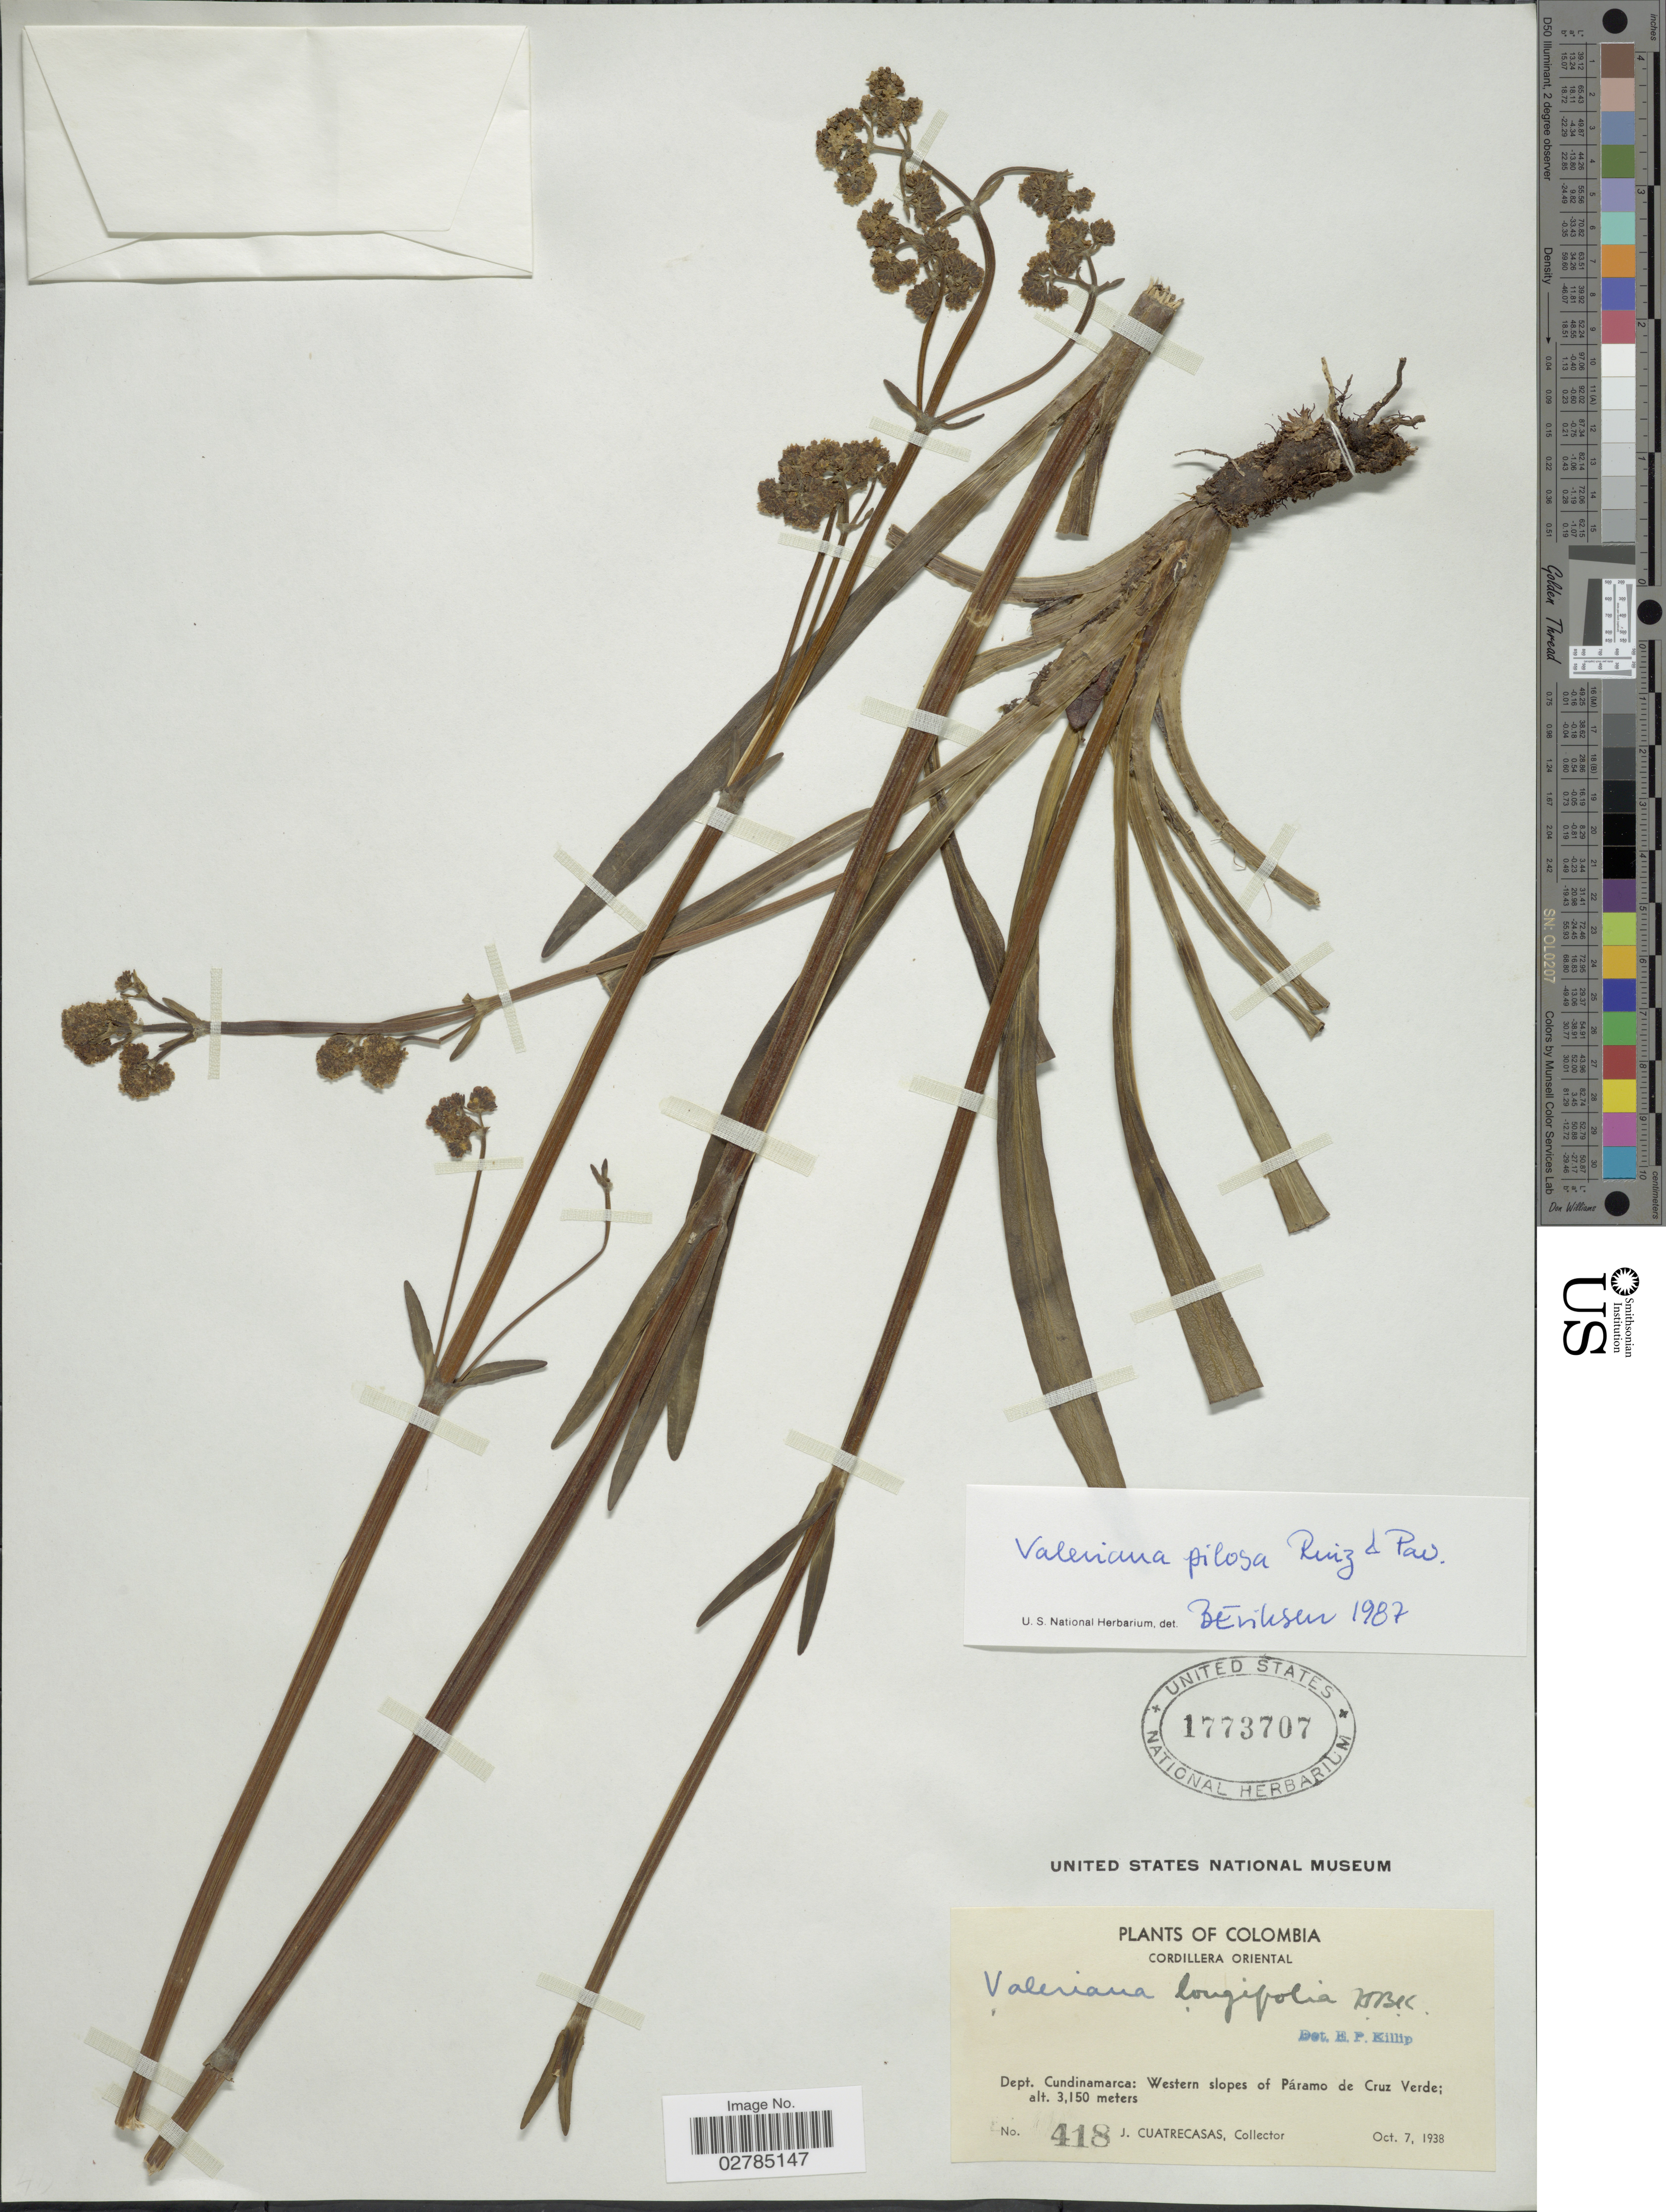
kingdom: Plantae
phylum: Tracheophyta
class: Magnoliopsida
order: Dipsacales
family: Caprifoliaceae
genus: Valeriana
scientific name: Valeriana pilosa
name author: Ruiz & Pav.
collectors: J. Cuatrecasas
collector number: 418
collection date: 1938-10-07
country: Colombia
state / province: Cundinamarca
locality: Dept. Cundinamarca, Western slopes of Páramo de Cruz Verde, Cordillera Oriental.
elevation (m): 3150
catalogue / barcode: US 1773707